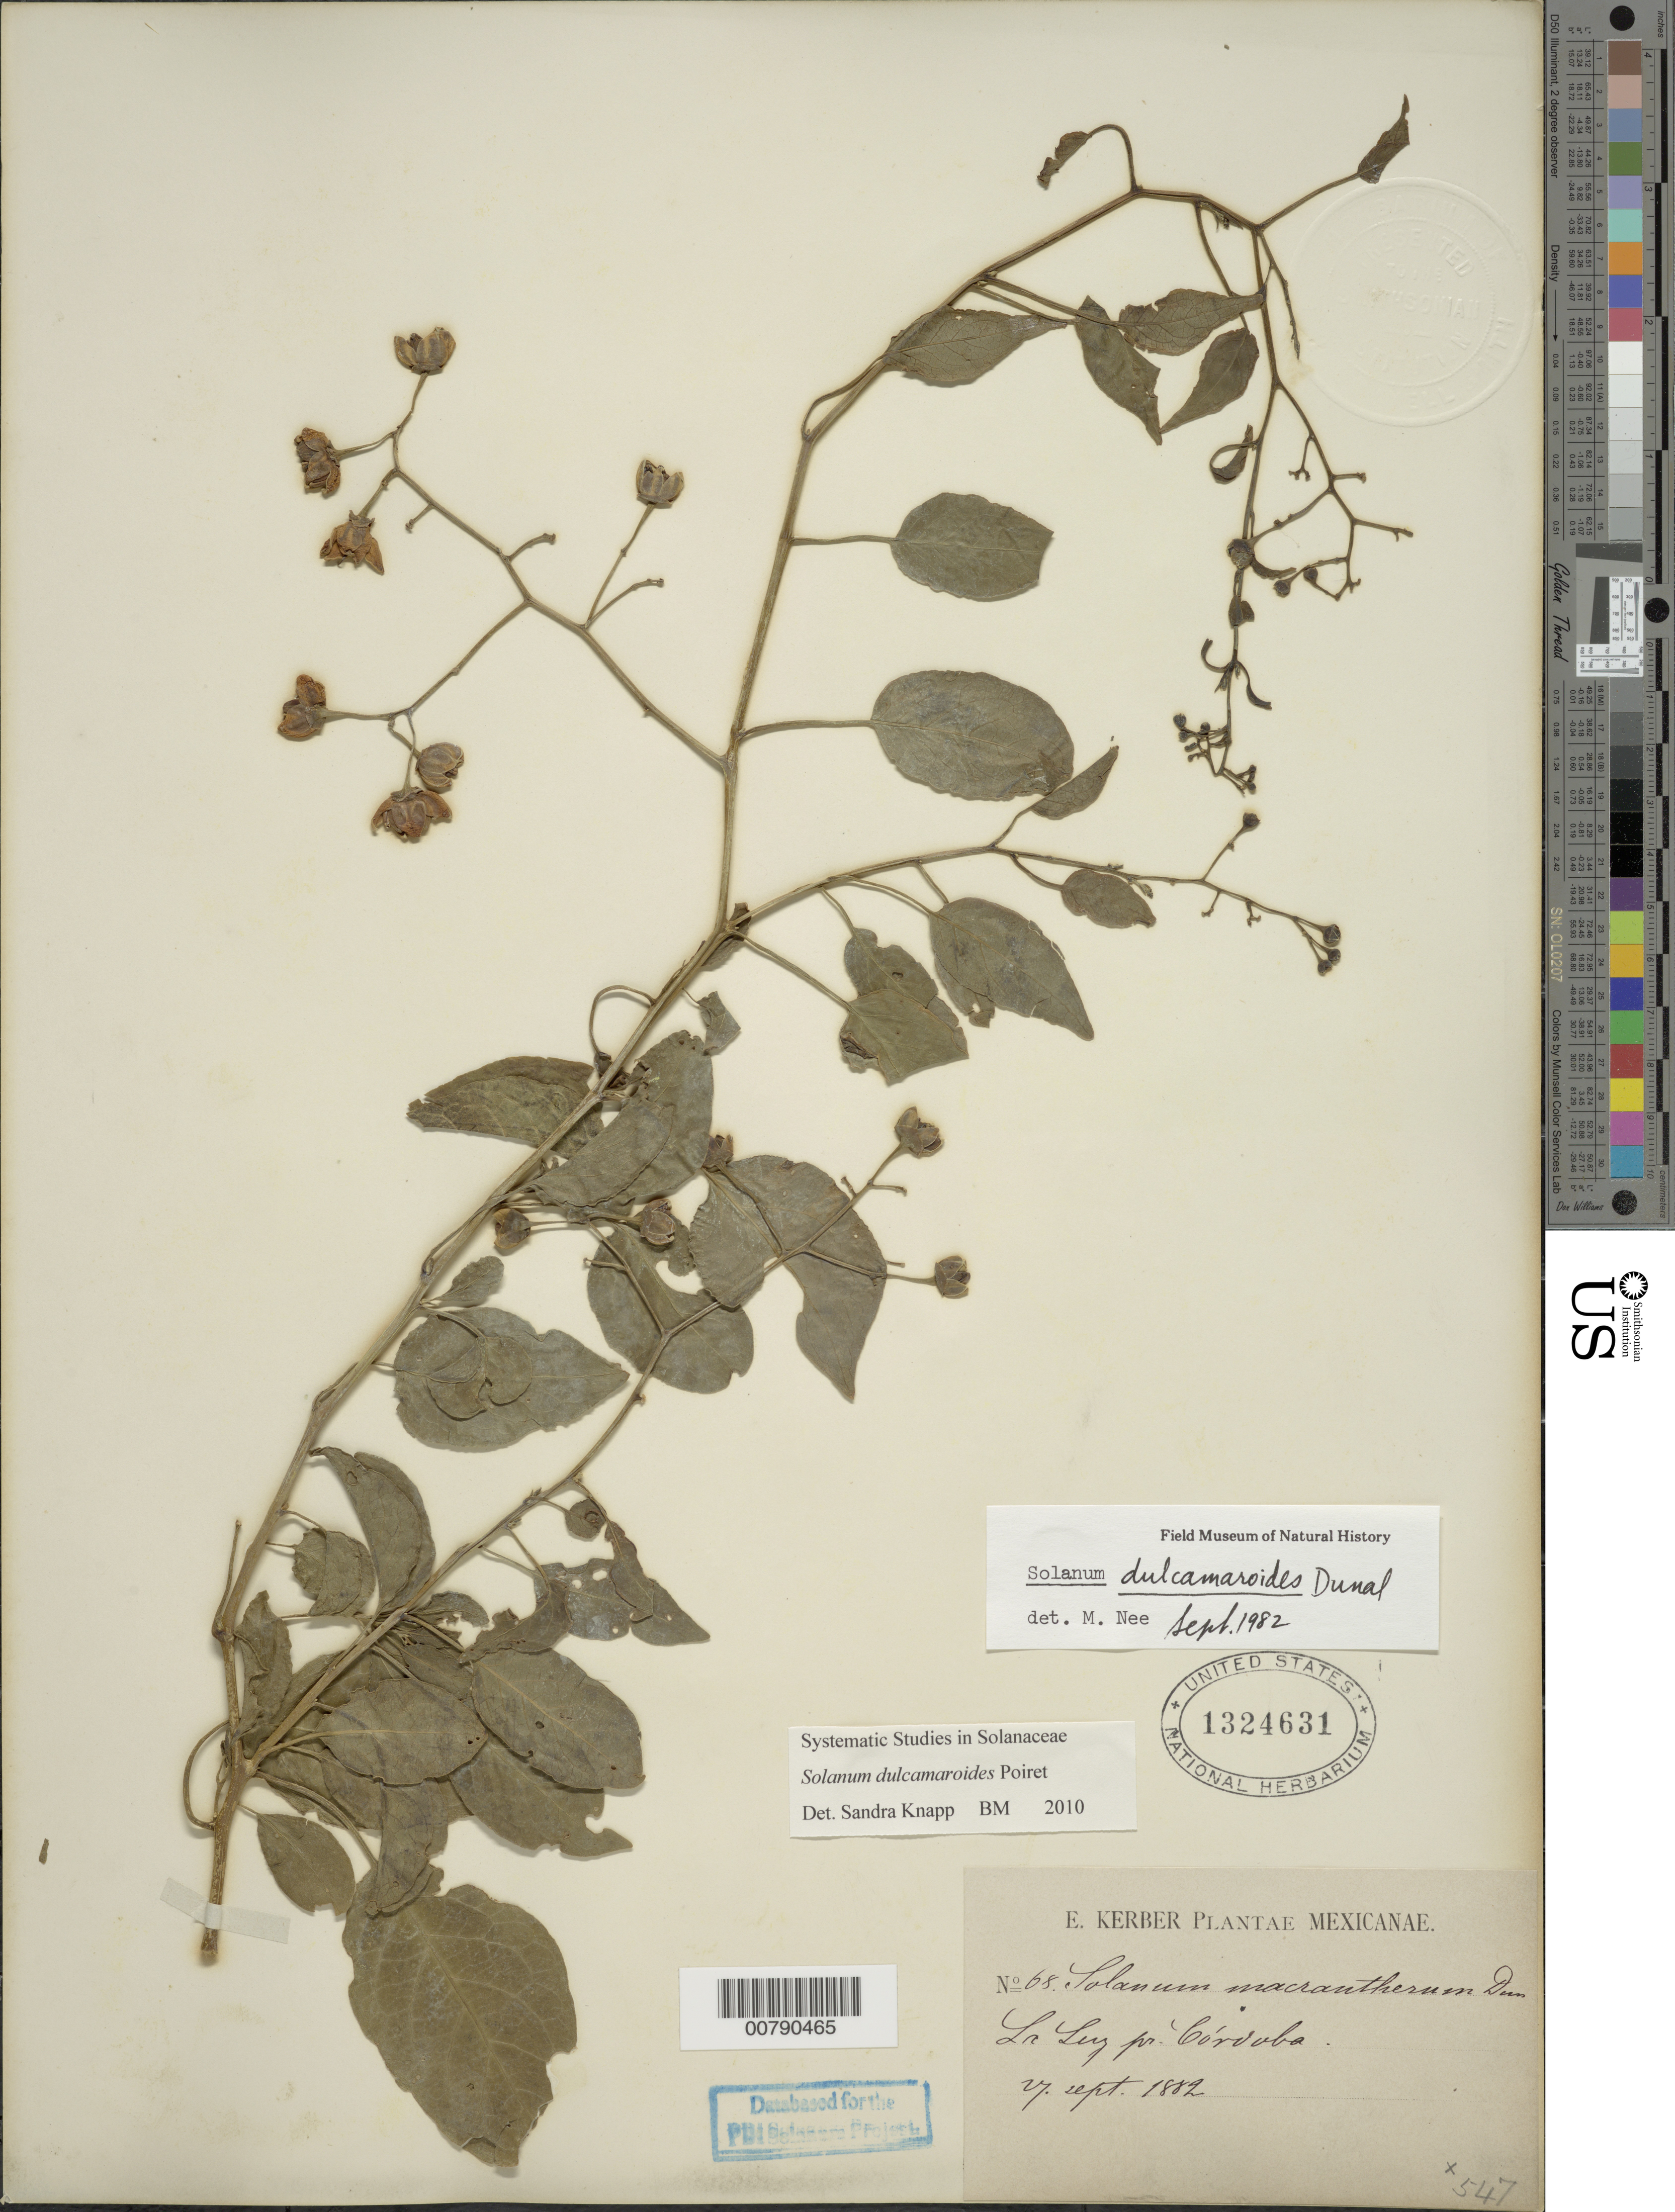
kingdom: Plantae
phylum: Tracheophyta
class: Magnoliopsida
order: Solanales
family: Solanaceae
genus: Solanum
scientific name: Solanum dulcamaroides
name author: Dunal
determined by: Knapp, S. D.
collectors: E. Kerber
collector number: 68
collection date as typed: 27 Sep 1882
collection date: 1882-09-27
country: Mexico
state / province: Veracruz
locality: La Luz pres Córdoba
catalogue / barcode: US 1324631